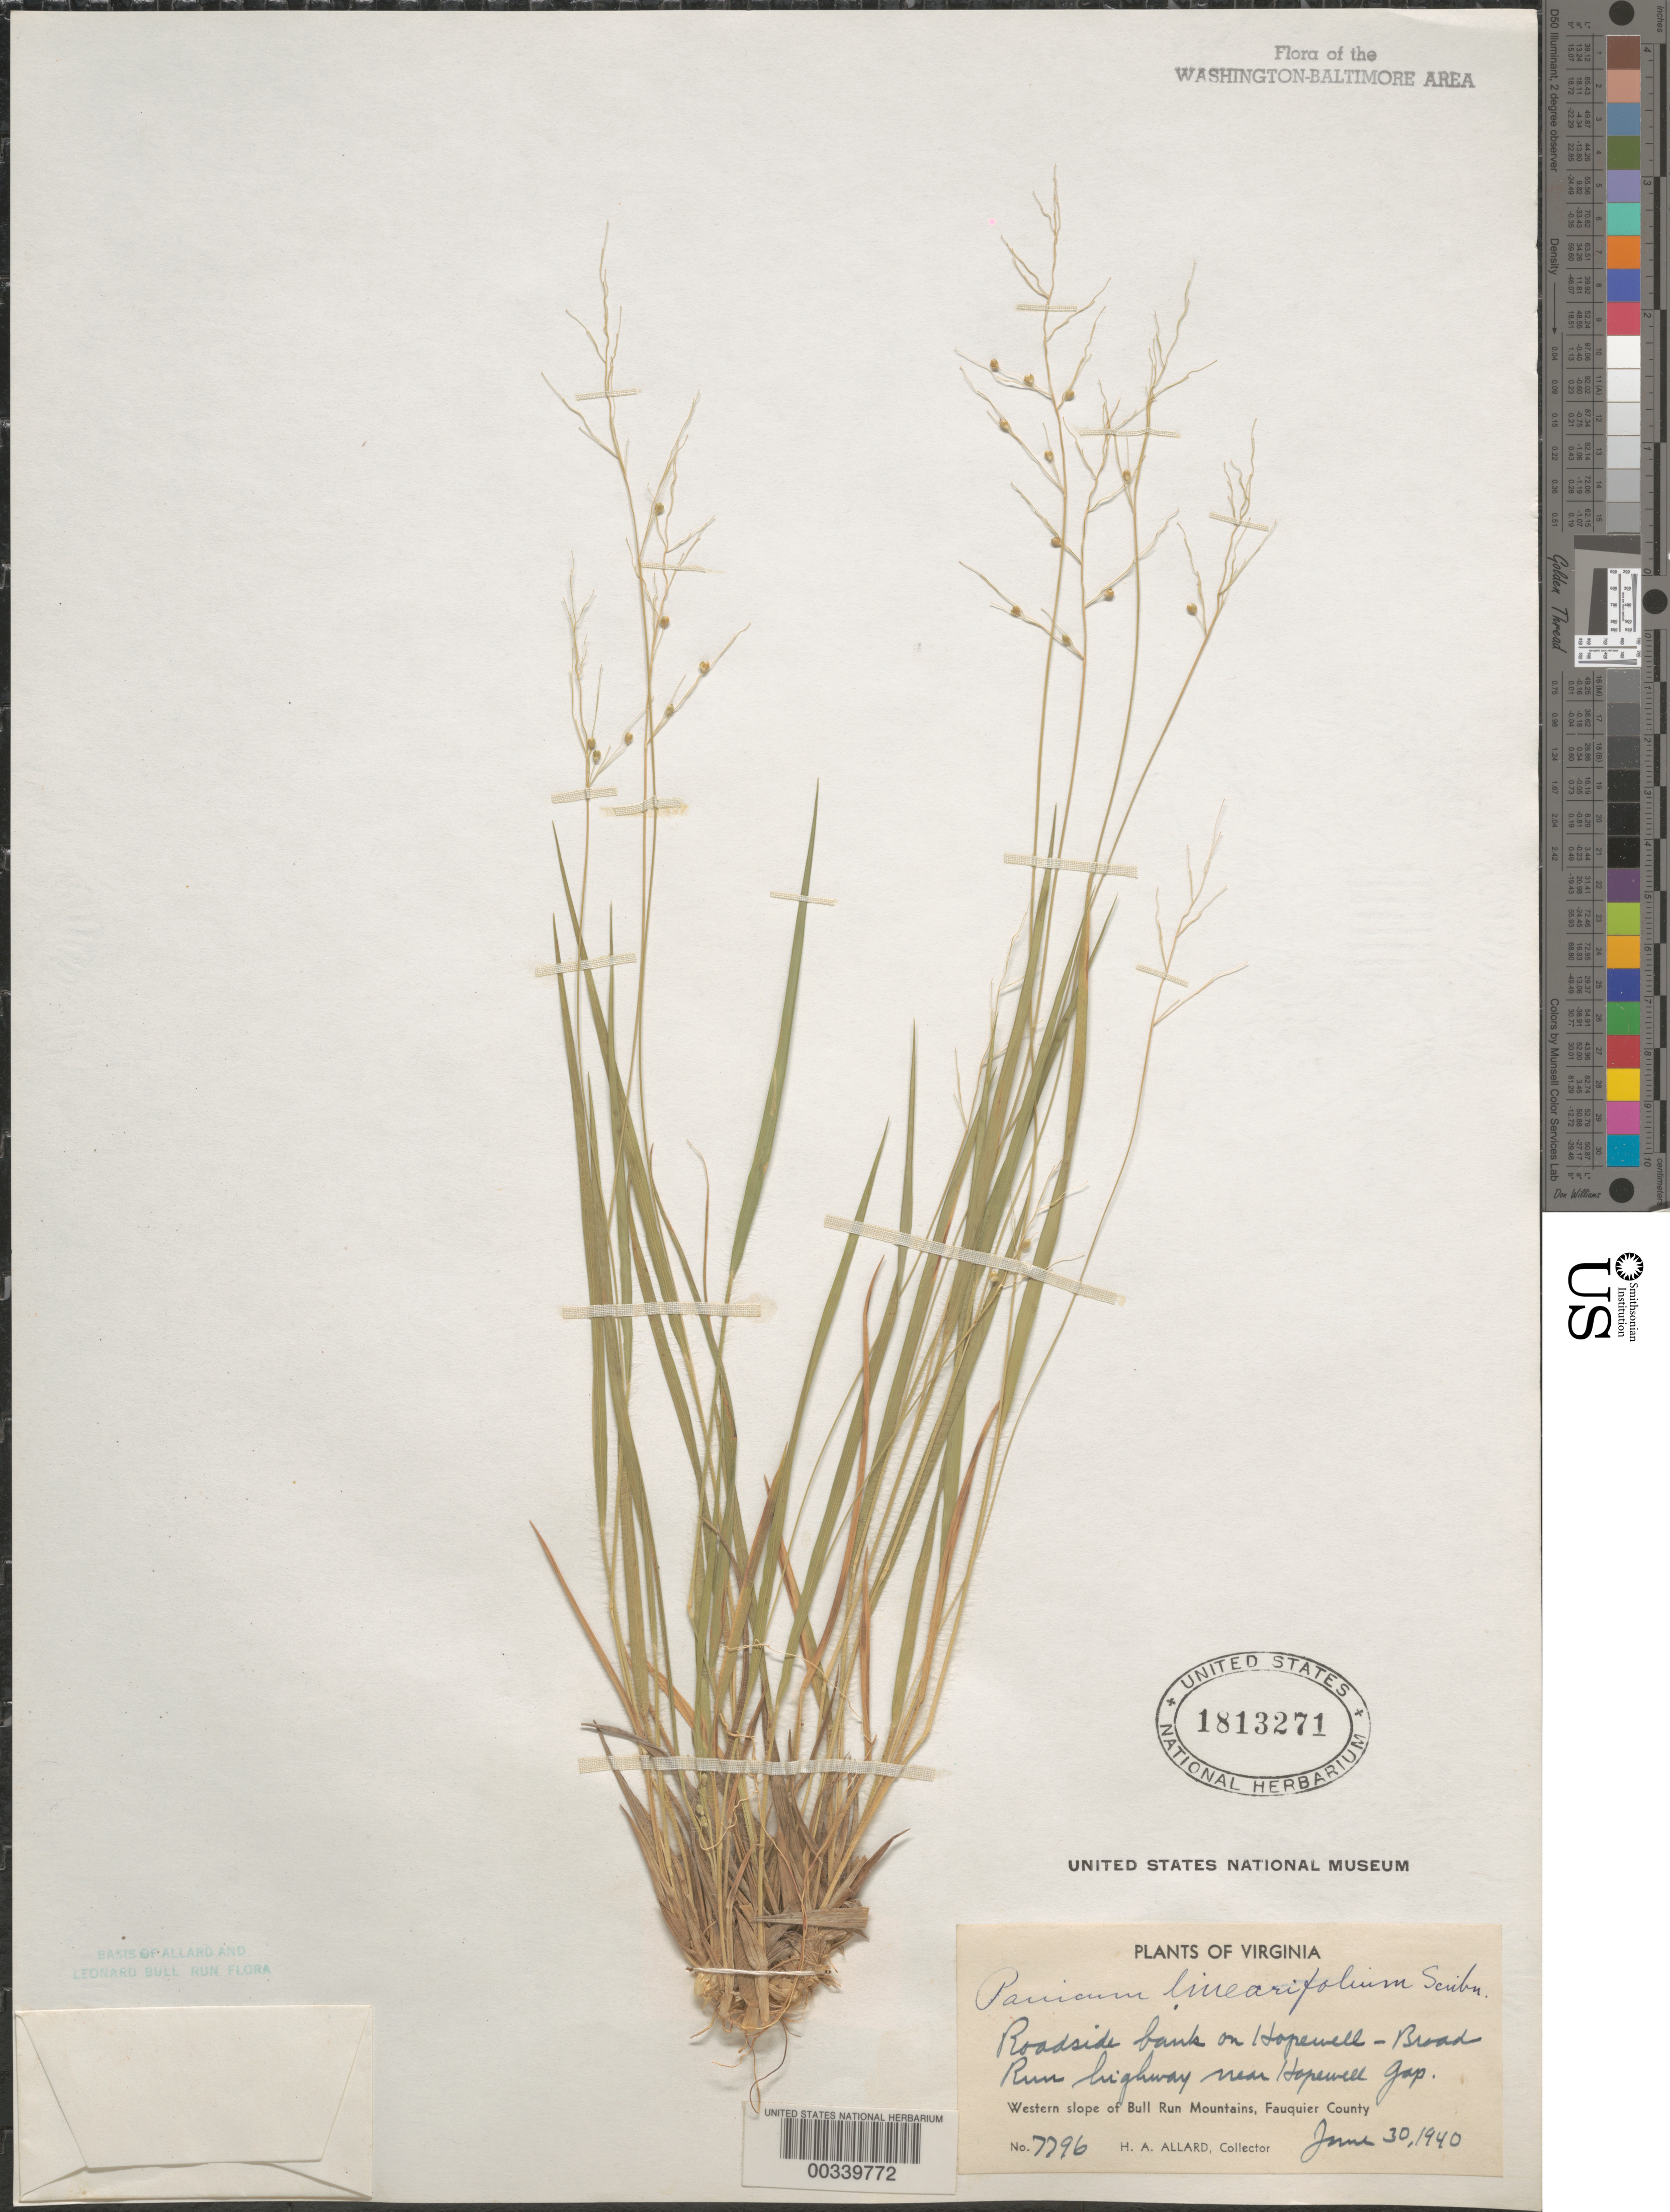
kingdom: Plantae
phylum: Tracheophyta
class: Liliopsida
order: Poales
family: Poaceae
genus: Dichanthelium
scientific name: Dichanthelium linearifolium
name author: (Scribn.) Gould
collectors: H. A. Allard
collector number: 7796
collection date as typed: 30 Jun 1940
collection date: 1940-06-30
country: United States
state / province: Virginia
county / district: Fauquier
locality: Hopewell-Broad Run Highway, Hopewell Gap vicinity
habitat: Roadside bank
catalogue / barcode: US 1813271